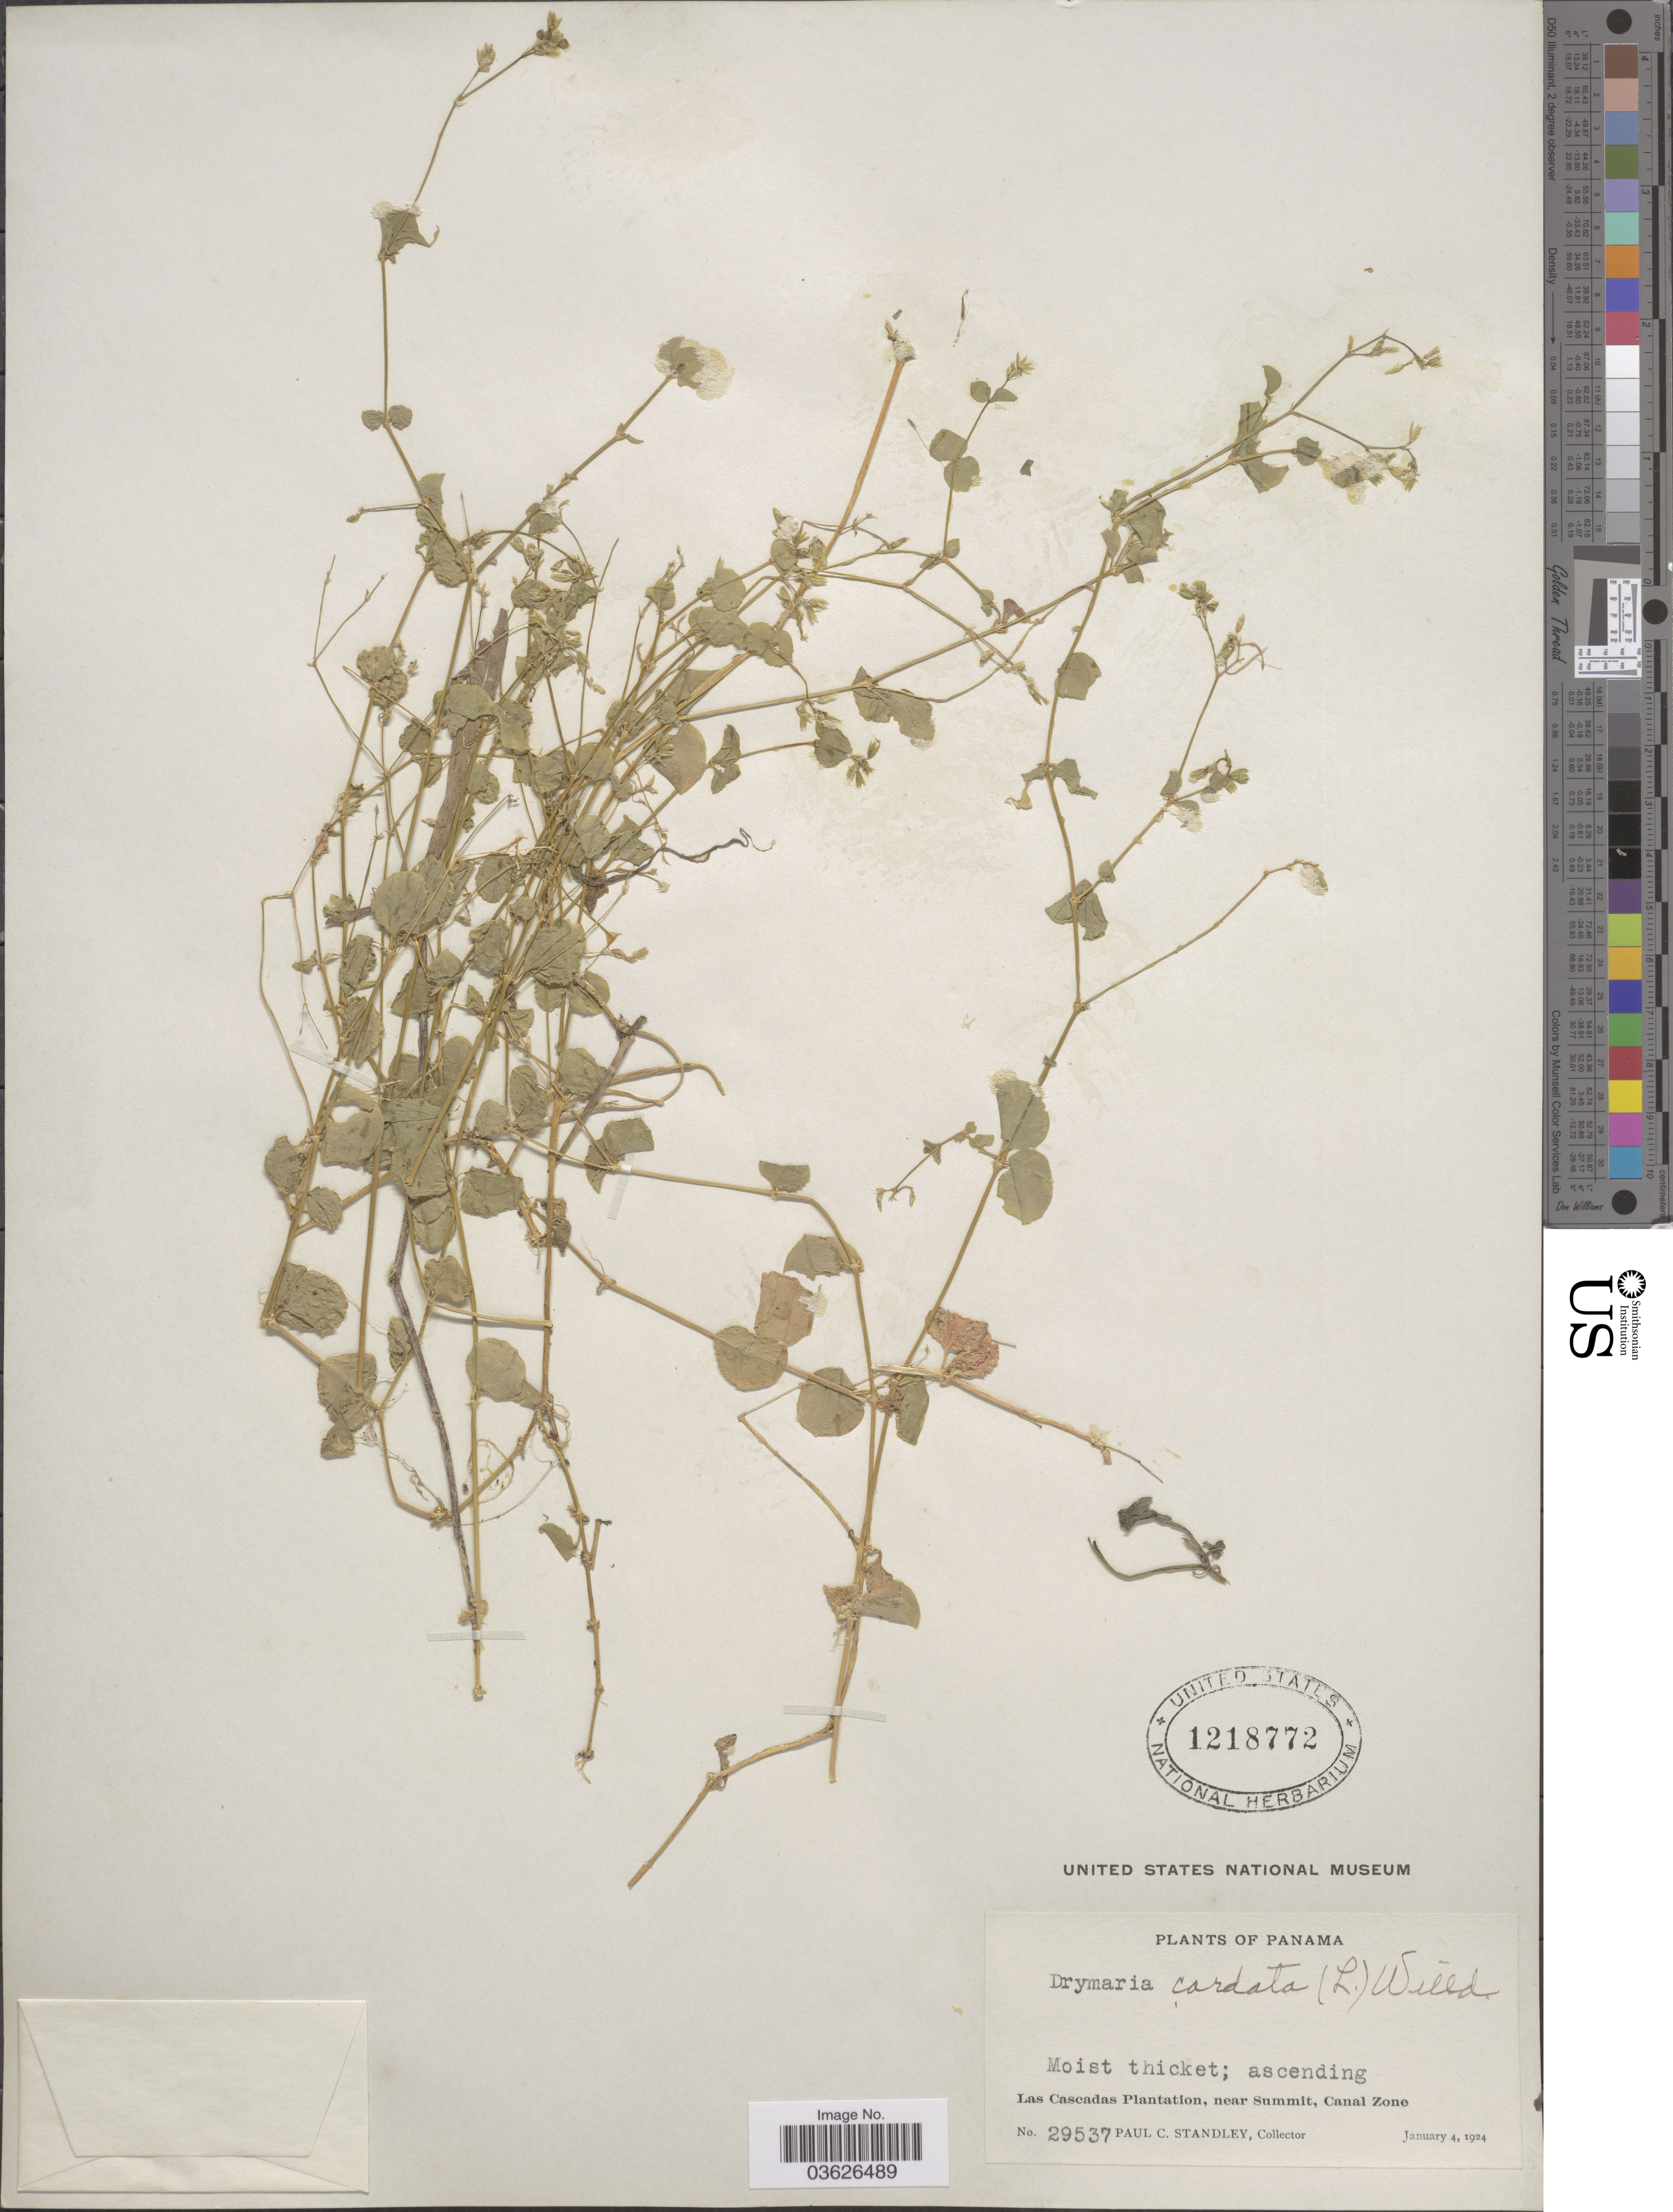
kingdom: Plantae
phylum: Tracheophyta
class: Magnoliopsida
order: Caryophyllales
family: Caryophyllaceae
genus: Drymaria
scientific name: Drymaria cordata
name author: (L.) Willd. ex Schult.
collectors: P. C. Standley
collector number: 29537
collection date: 1924-01-04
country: Panama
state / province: Colón / Panamá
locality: Las Cascadas Plantation, near Summit, Canal Zone.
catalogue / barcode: US 1218772